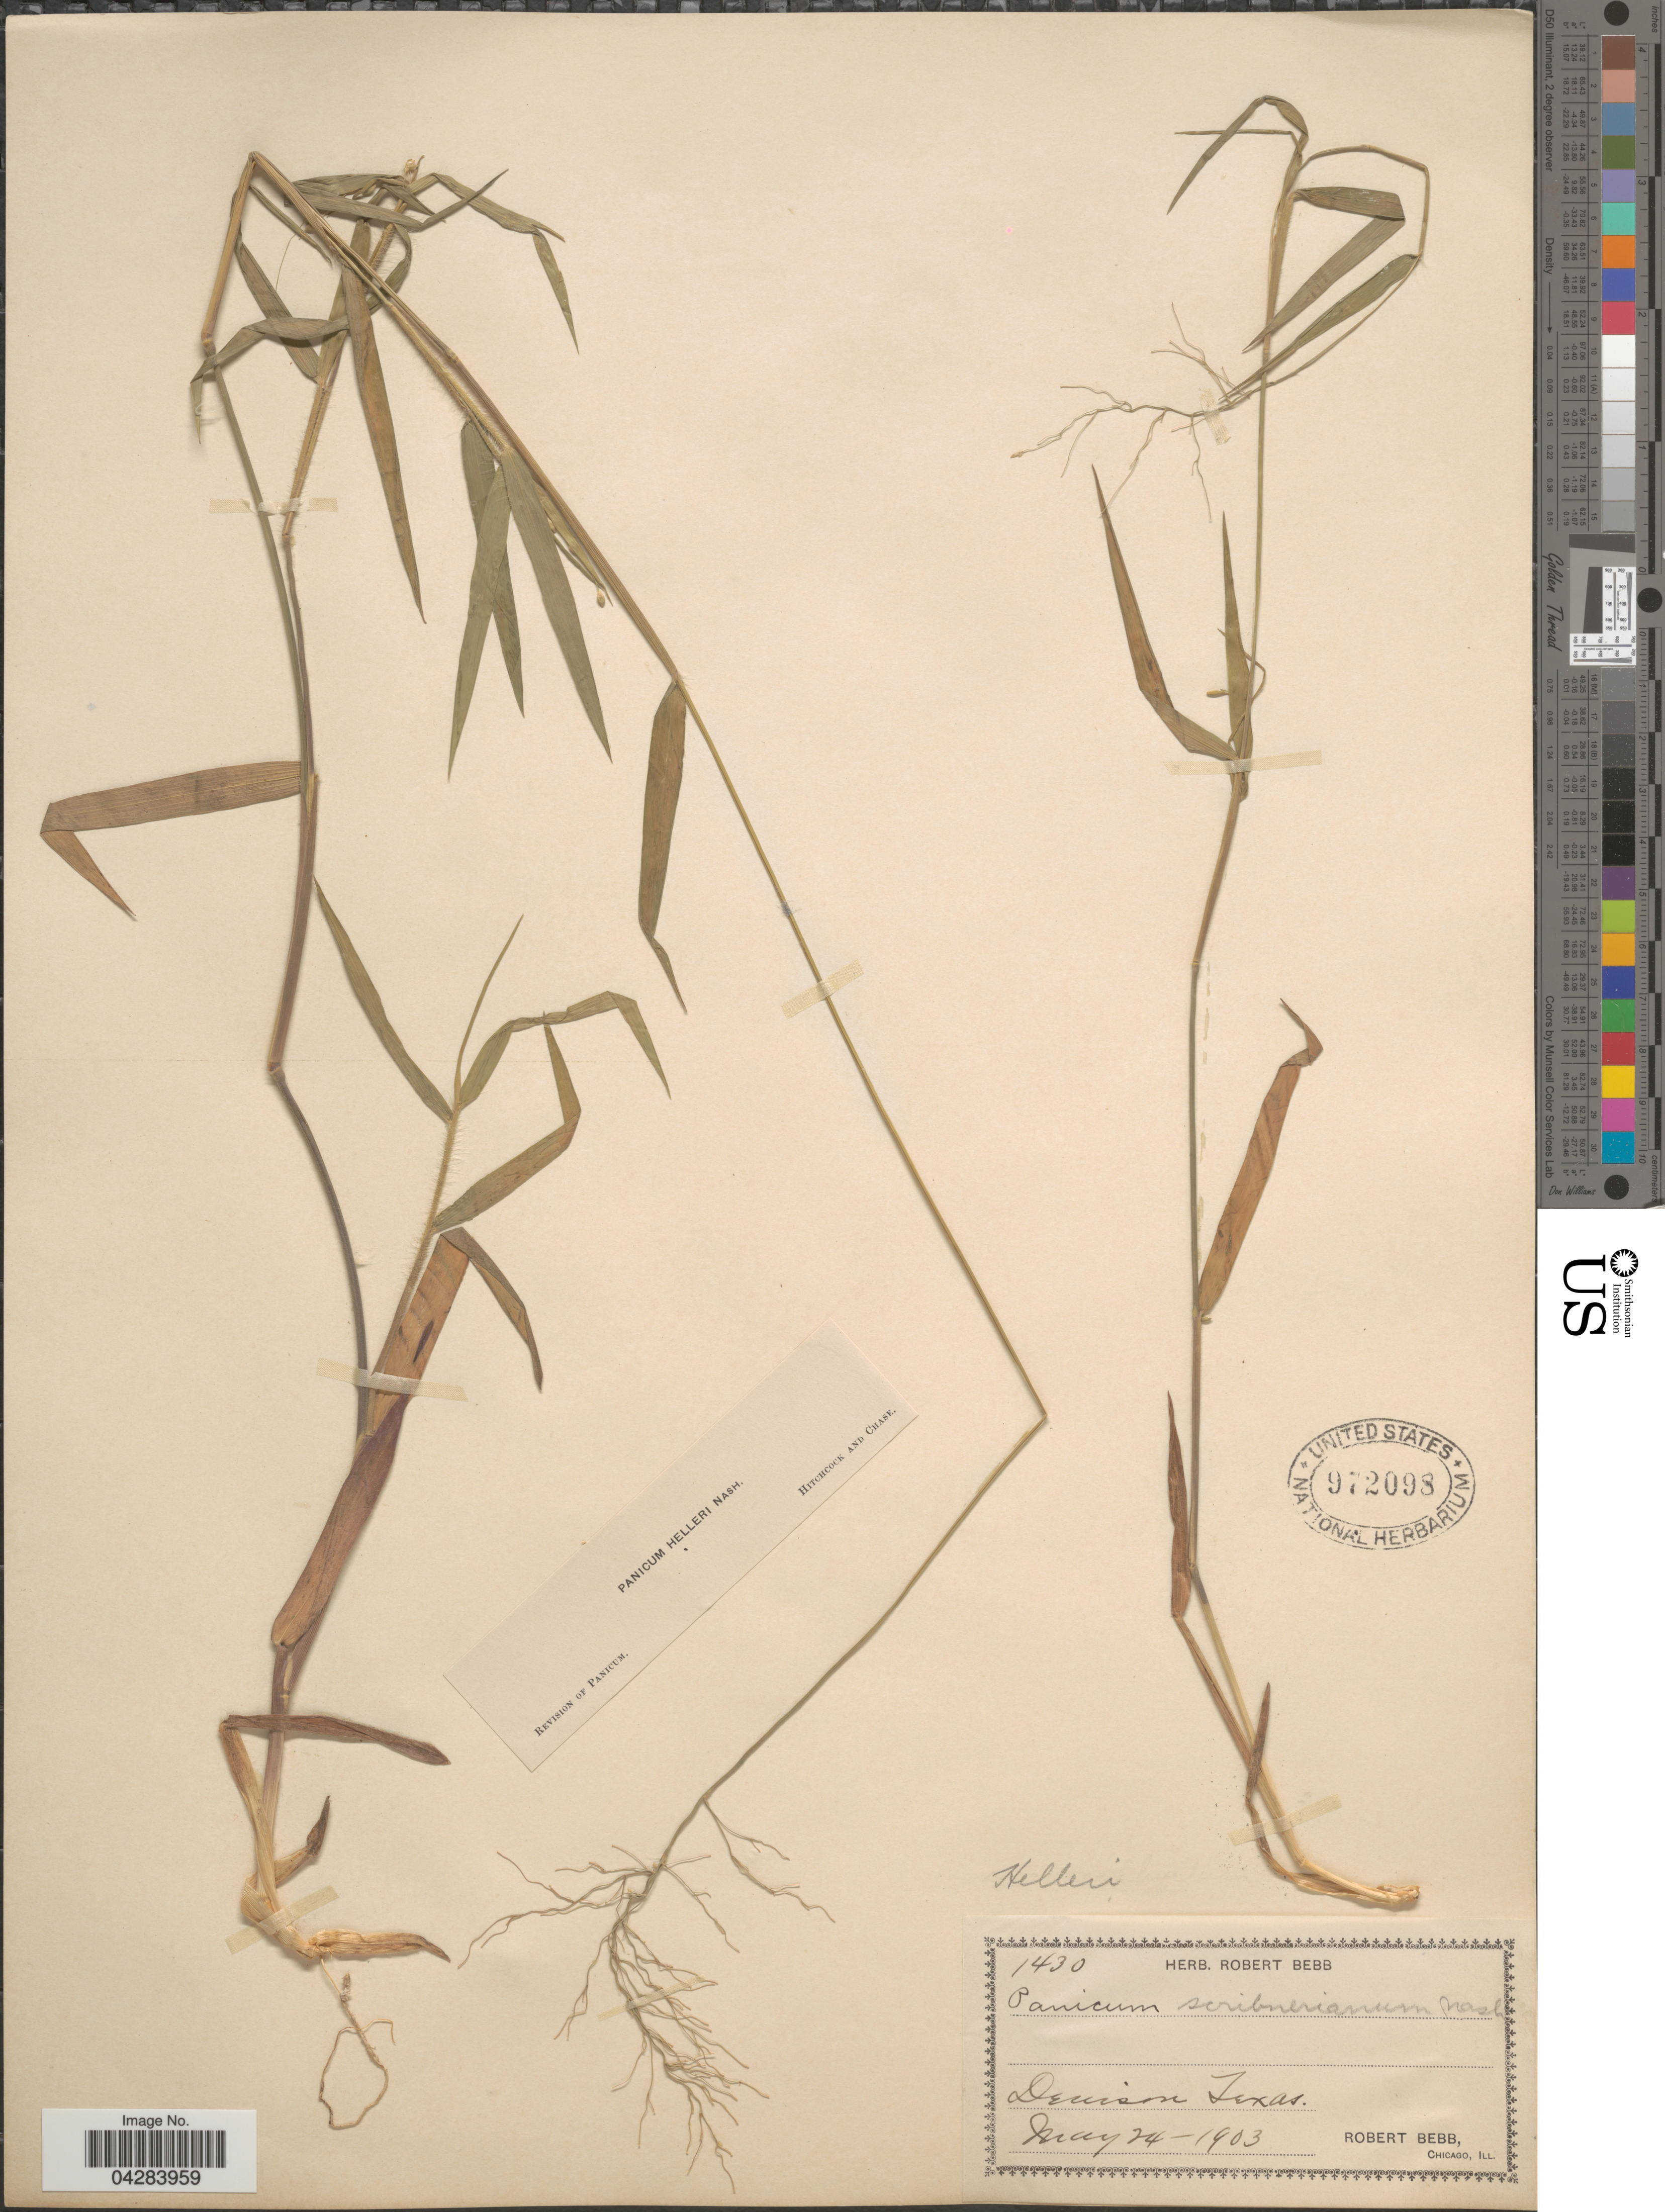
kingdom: Plantae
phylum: Tracheophyta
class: Liliopsida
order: Poales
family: Poaceae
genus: Dichanthelium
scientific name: Dichanthelium oligosanthes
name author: (Schult.) Gould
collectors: R. Bebb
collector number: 1430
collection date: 1903-05-24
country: United States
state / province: Texas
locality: Denison.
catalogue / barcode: US 972098